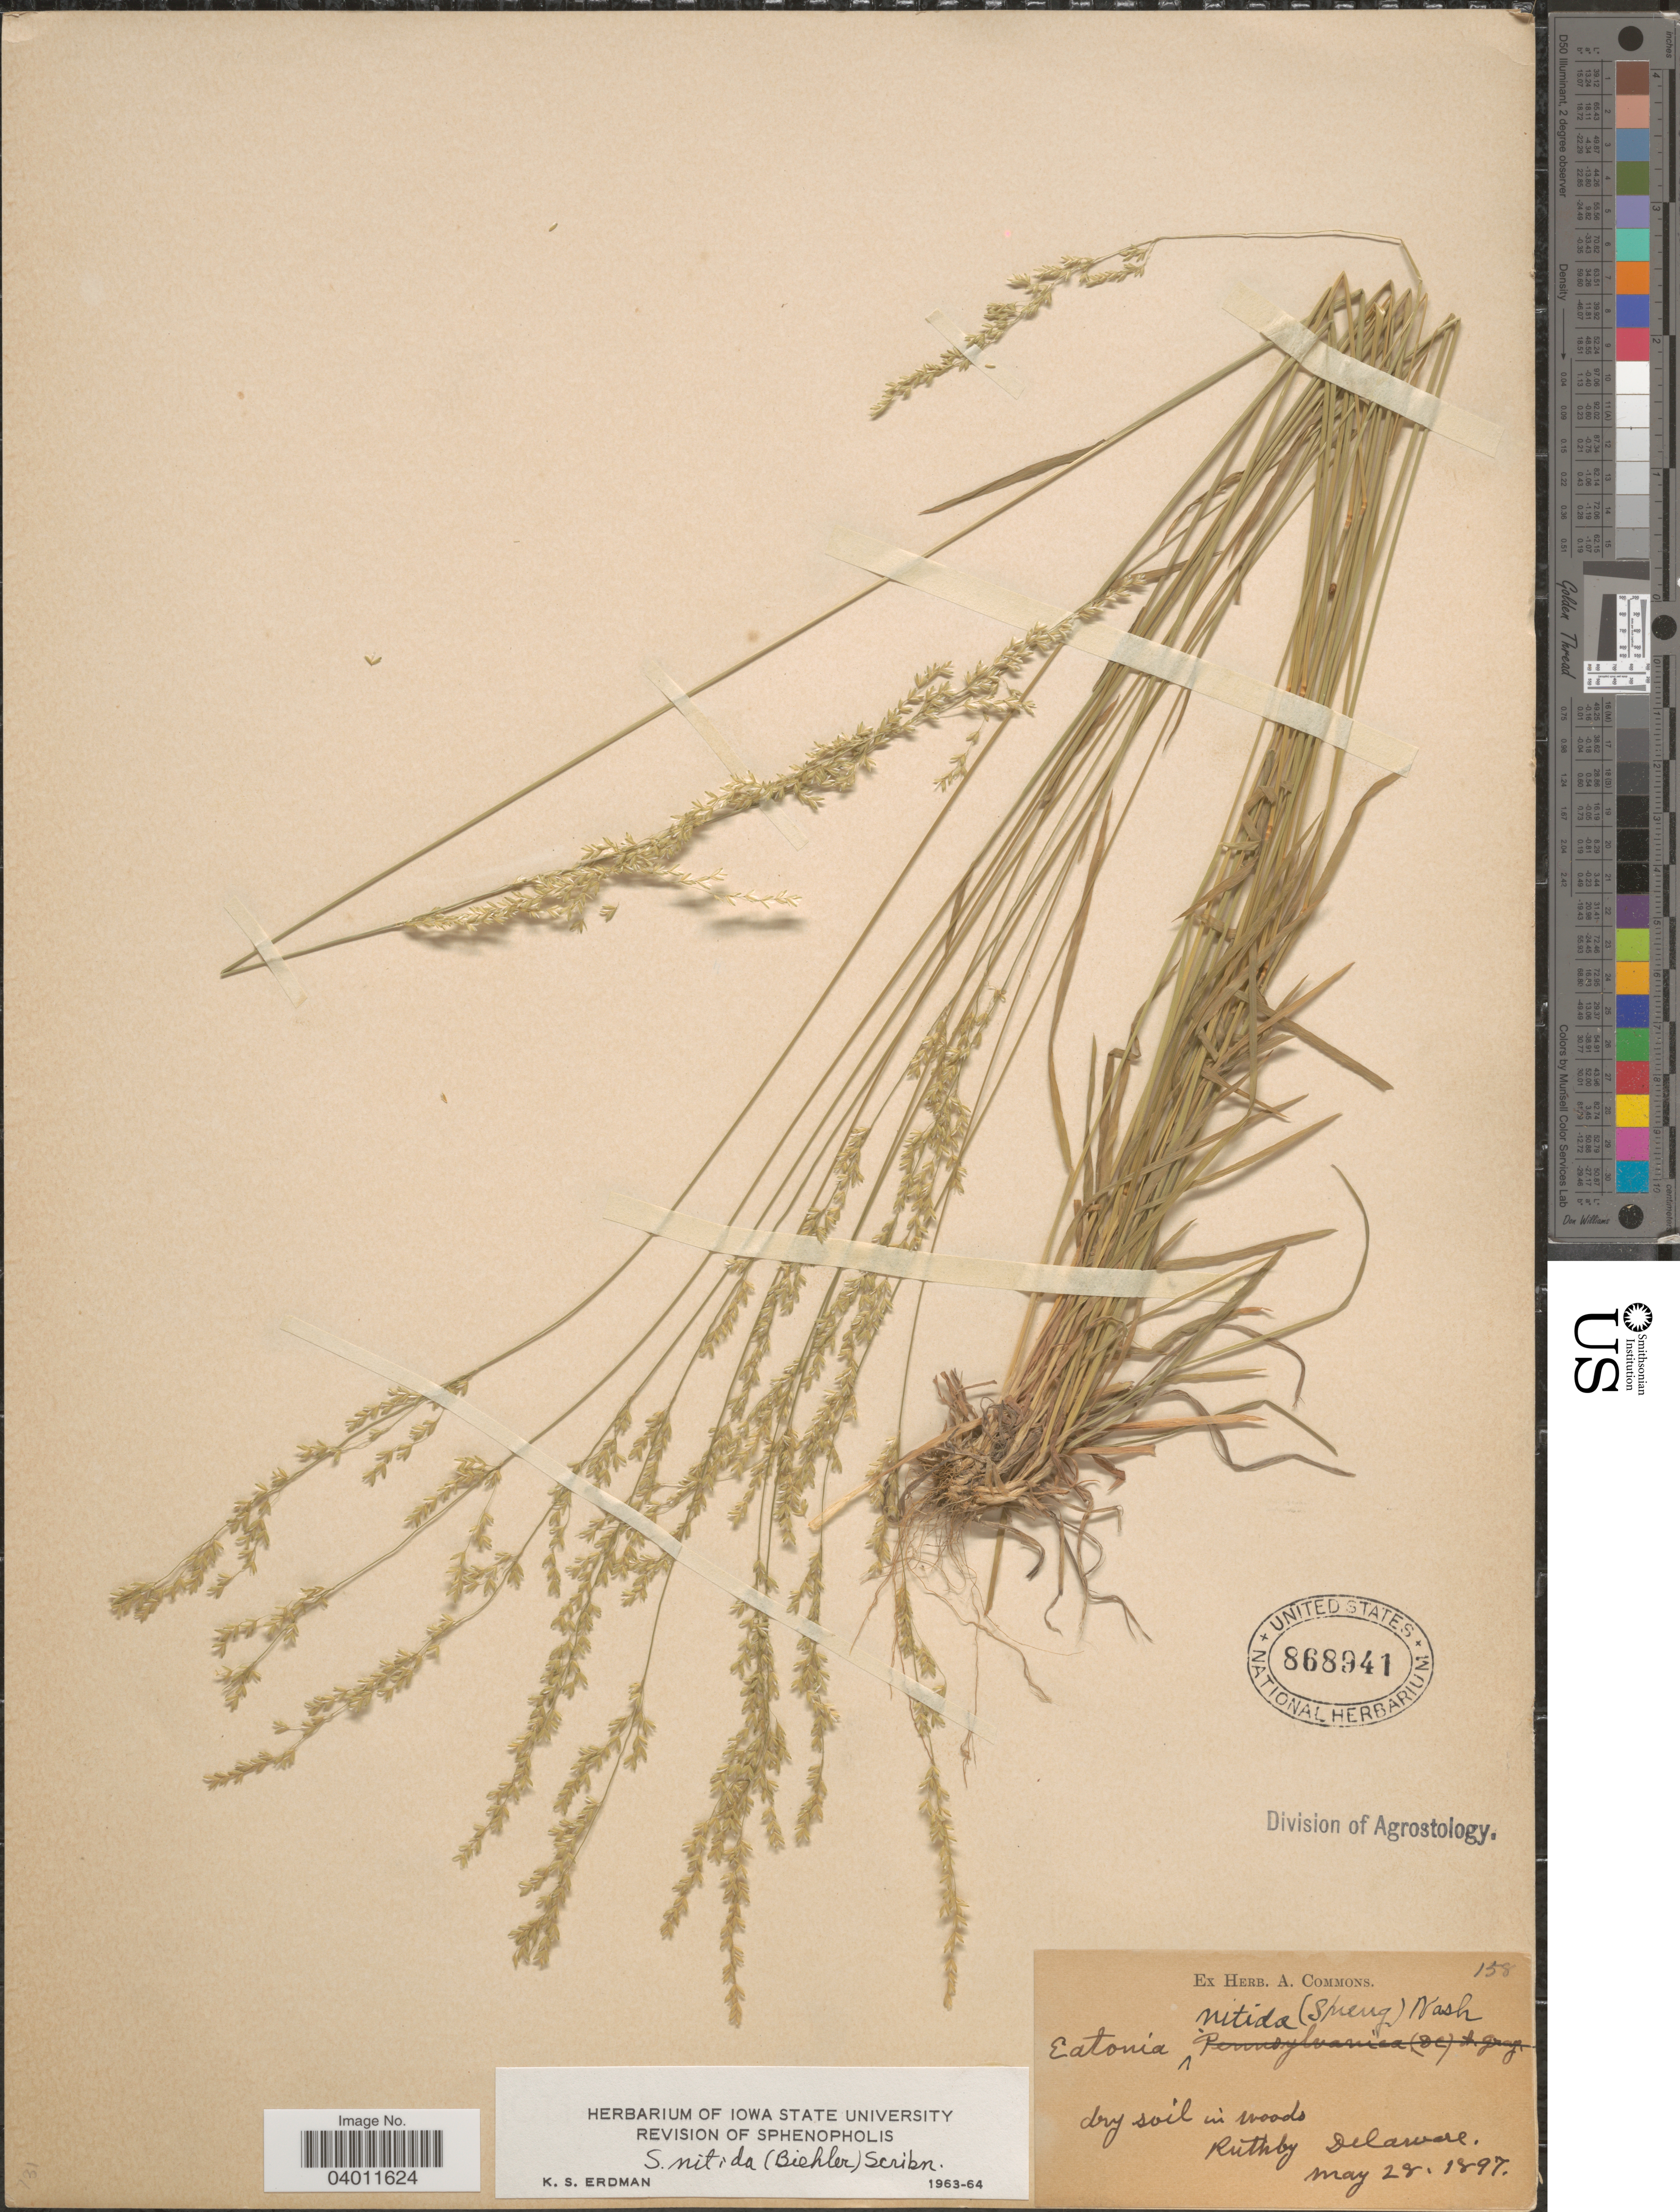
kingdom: Plantae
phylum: Tracheophyta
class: Liliopsida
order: Poales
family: Poaceae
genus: Sphenopholis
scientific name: Sphenopholis nitida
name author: (Biehler) Scribn.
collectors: ex herb. A. Commons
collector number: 158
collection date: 1897-05-28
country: United States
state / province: Delaware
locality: Ruthby.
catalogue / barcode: US 868941